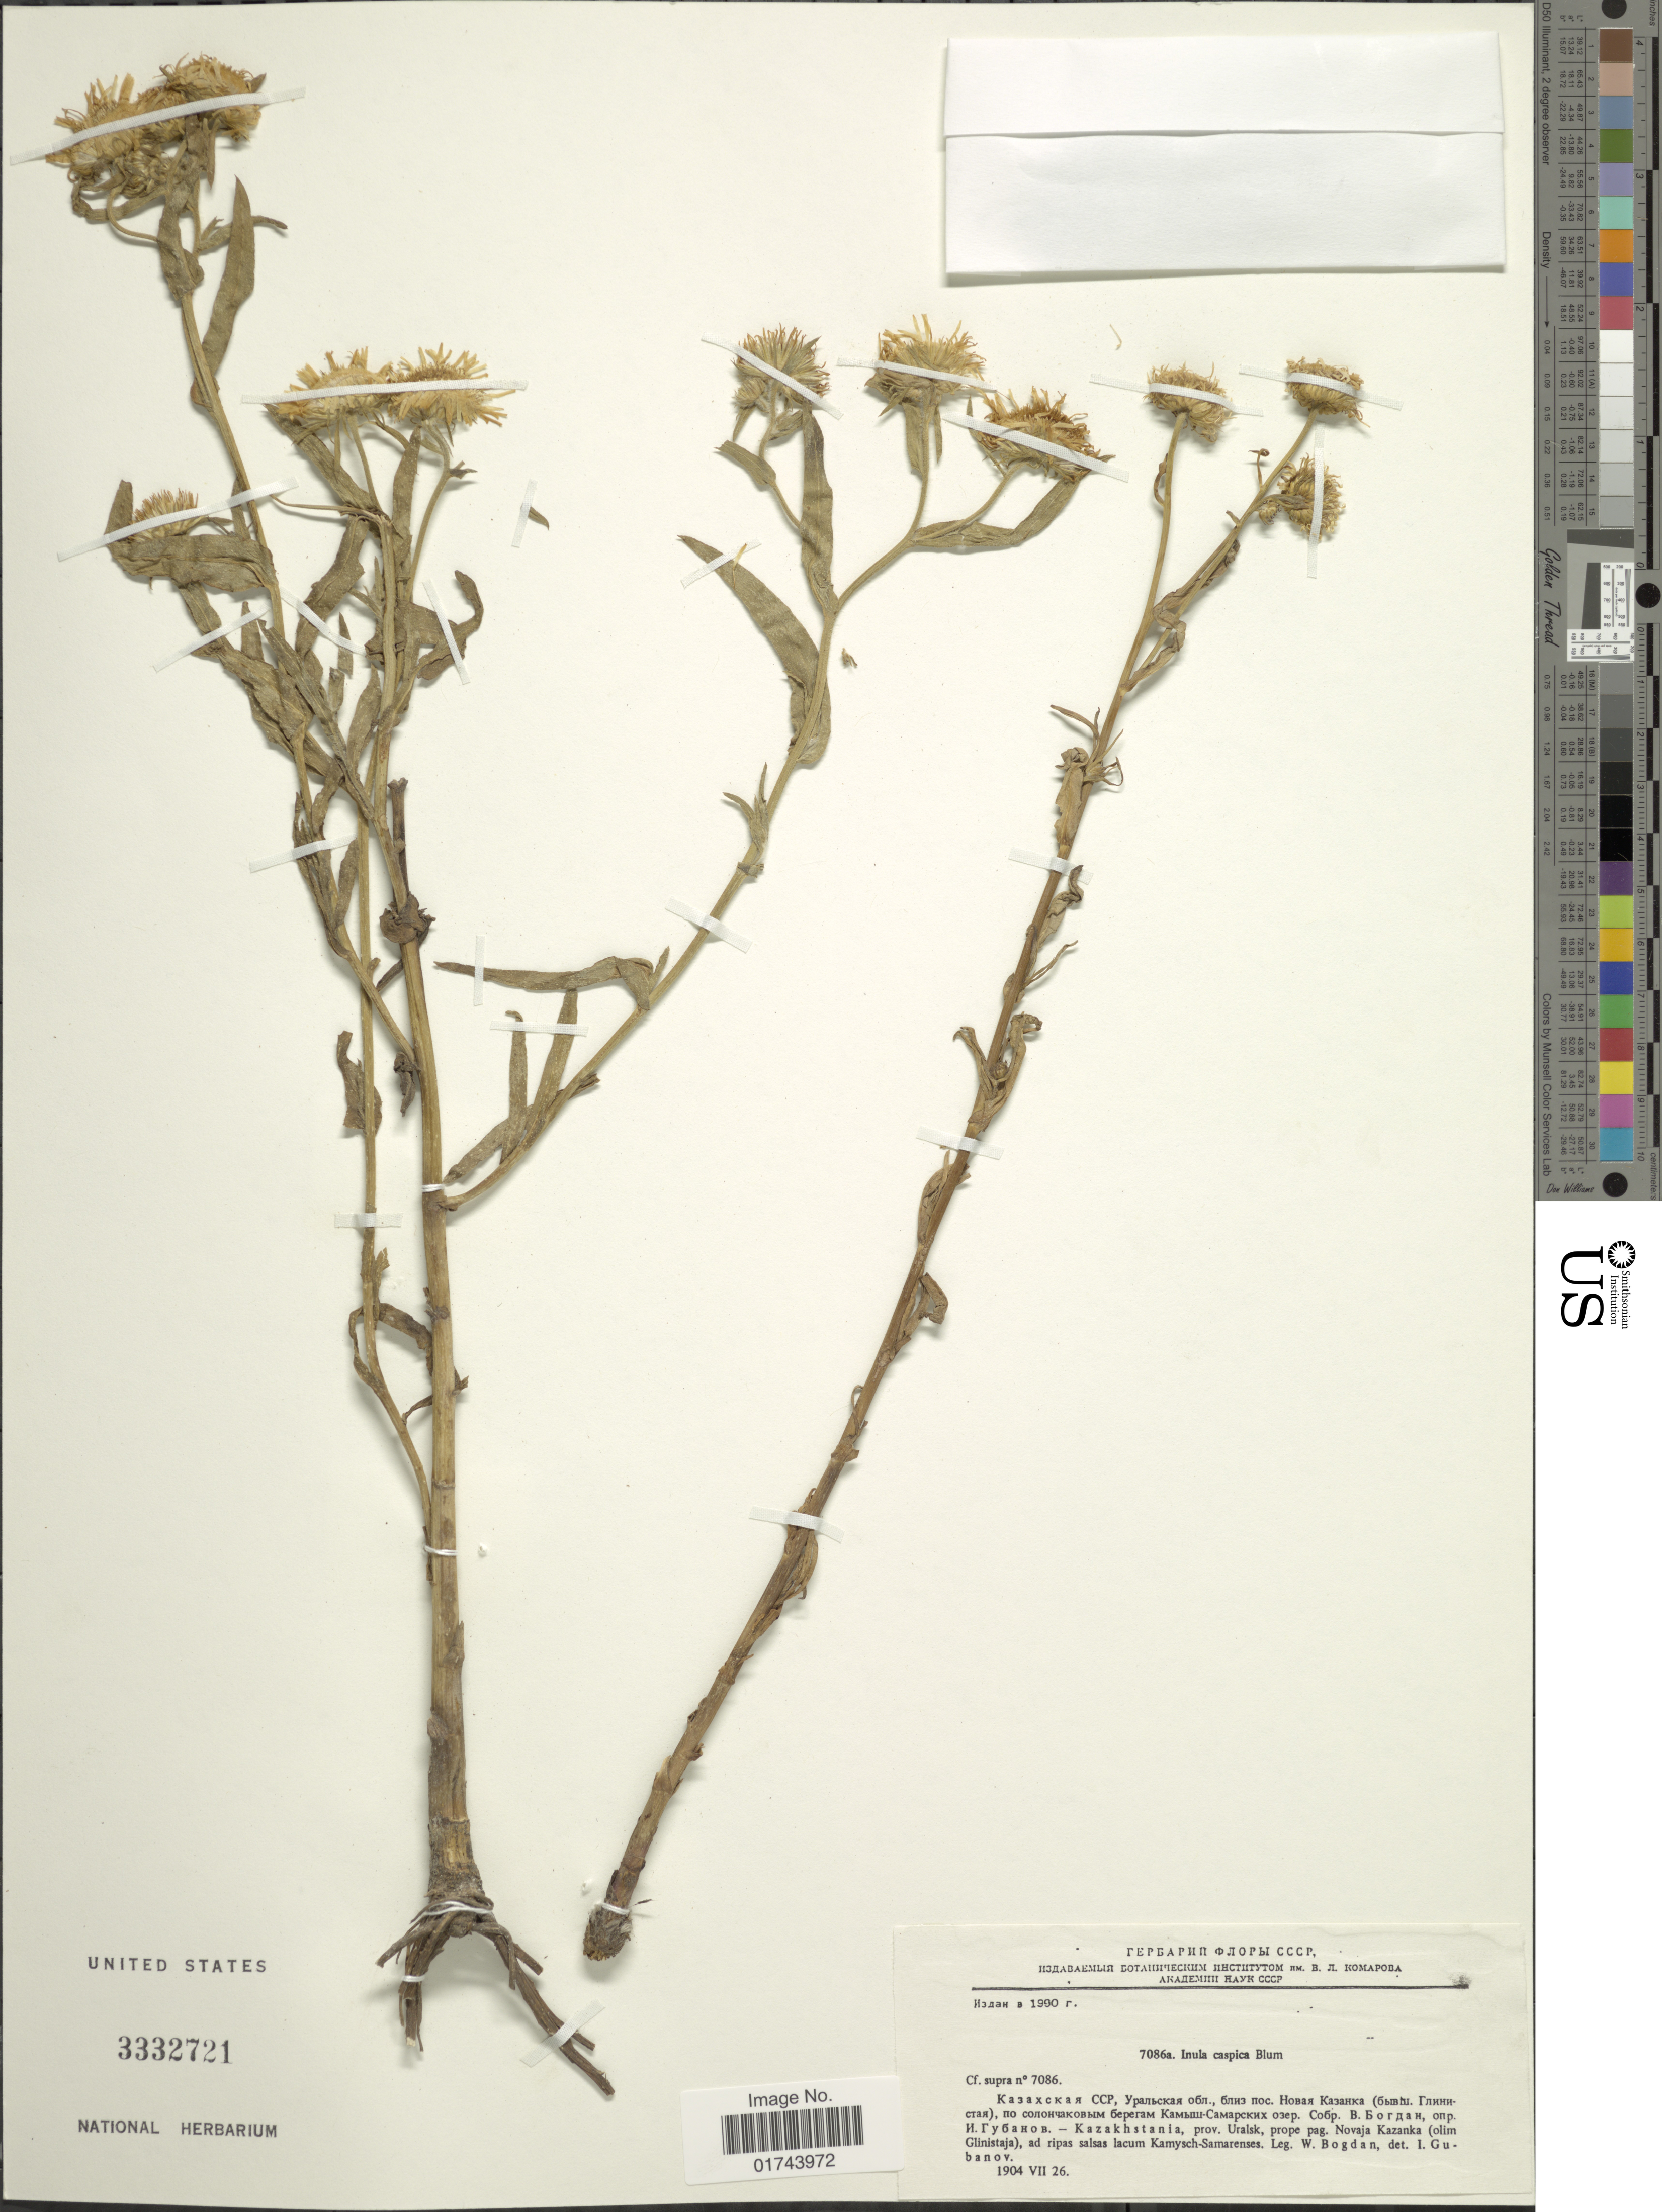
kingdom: Plantae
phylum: Tracheophyta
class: Magnoliopsida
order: Asterales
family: Asteraceae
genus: Inula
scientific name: Inula caspica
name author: Blume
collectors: W. Bogdan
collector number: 7086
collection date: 1904-07-26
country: Kazakhstan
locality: Kazakhstania, prov. Uralsk, prope pag. Novaja Kazanka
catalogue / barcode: US 3332721